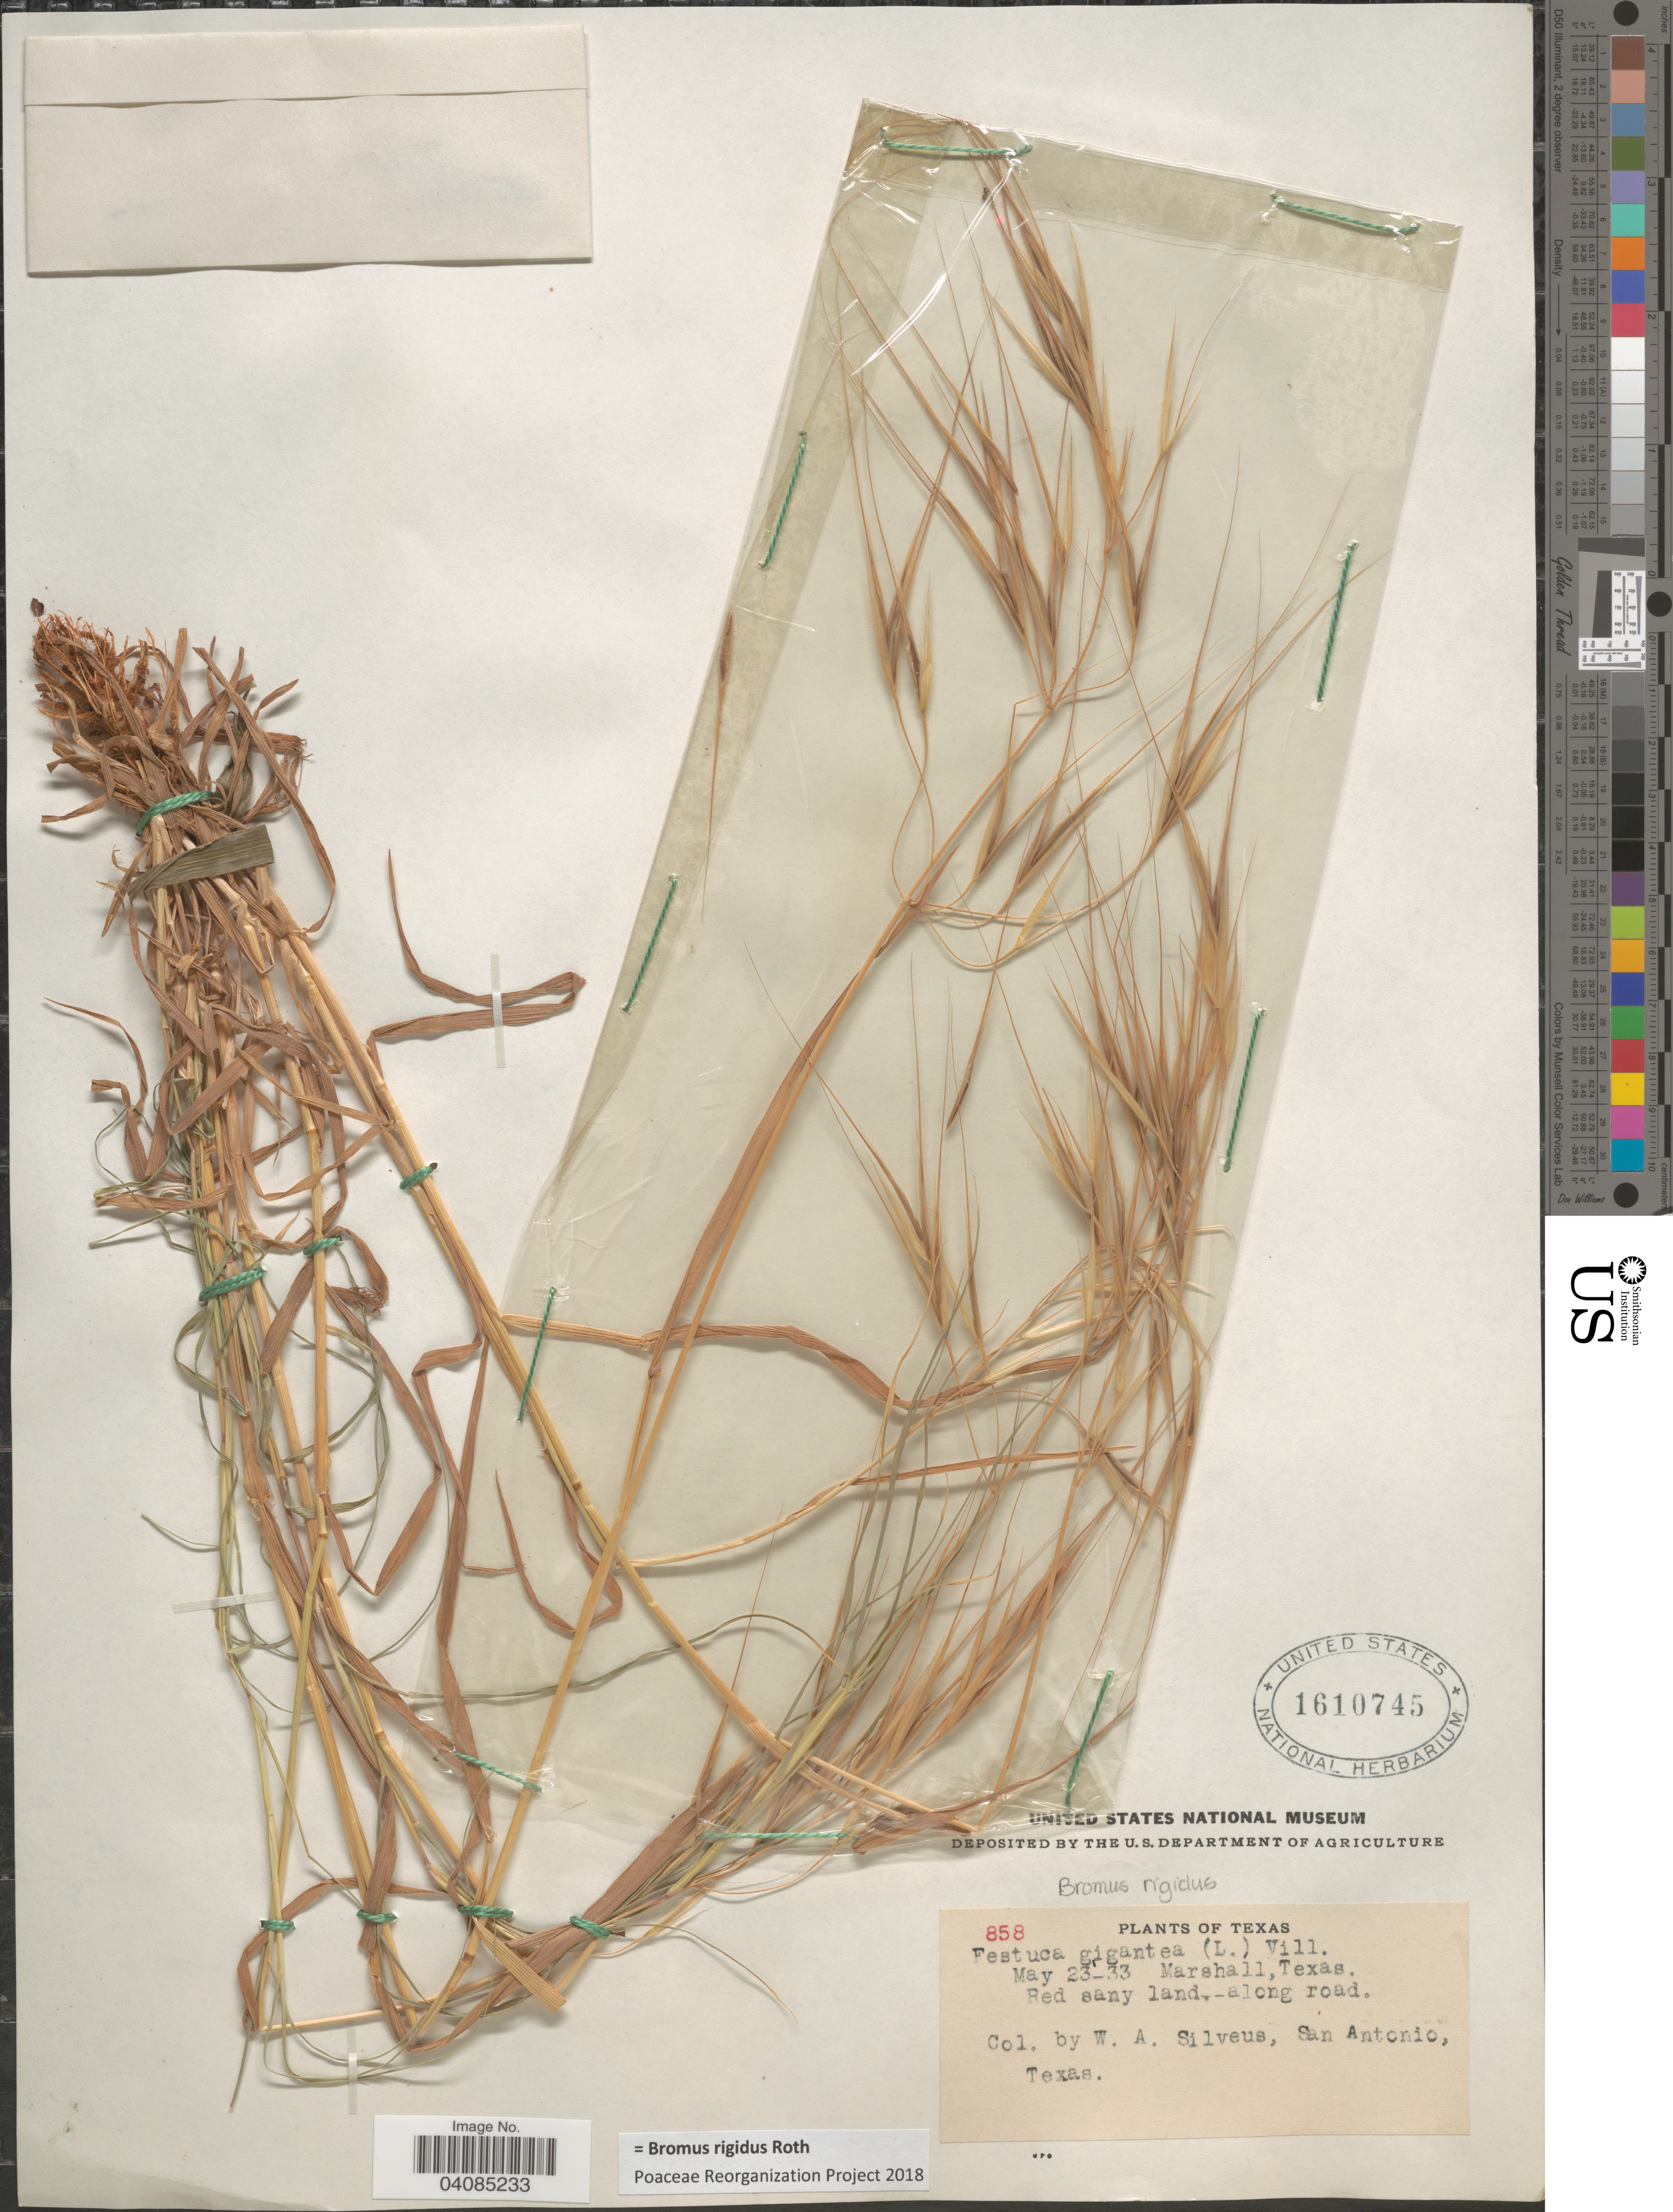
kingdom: Plantae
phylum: Tracheophyta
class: Liliopsida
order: Poales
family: Poaceae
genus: Bromus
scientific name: Bromus rigidus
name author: Roth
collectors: W. Silveus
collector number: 858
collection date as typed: Transcribed d/m/y: 23/5/33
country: United States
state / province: Texas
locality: Marshall. Red sandy land--along road.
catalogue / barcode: US 1610745